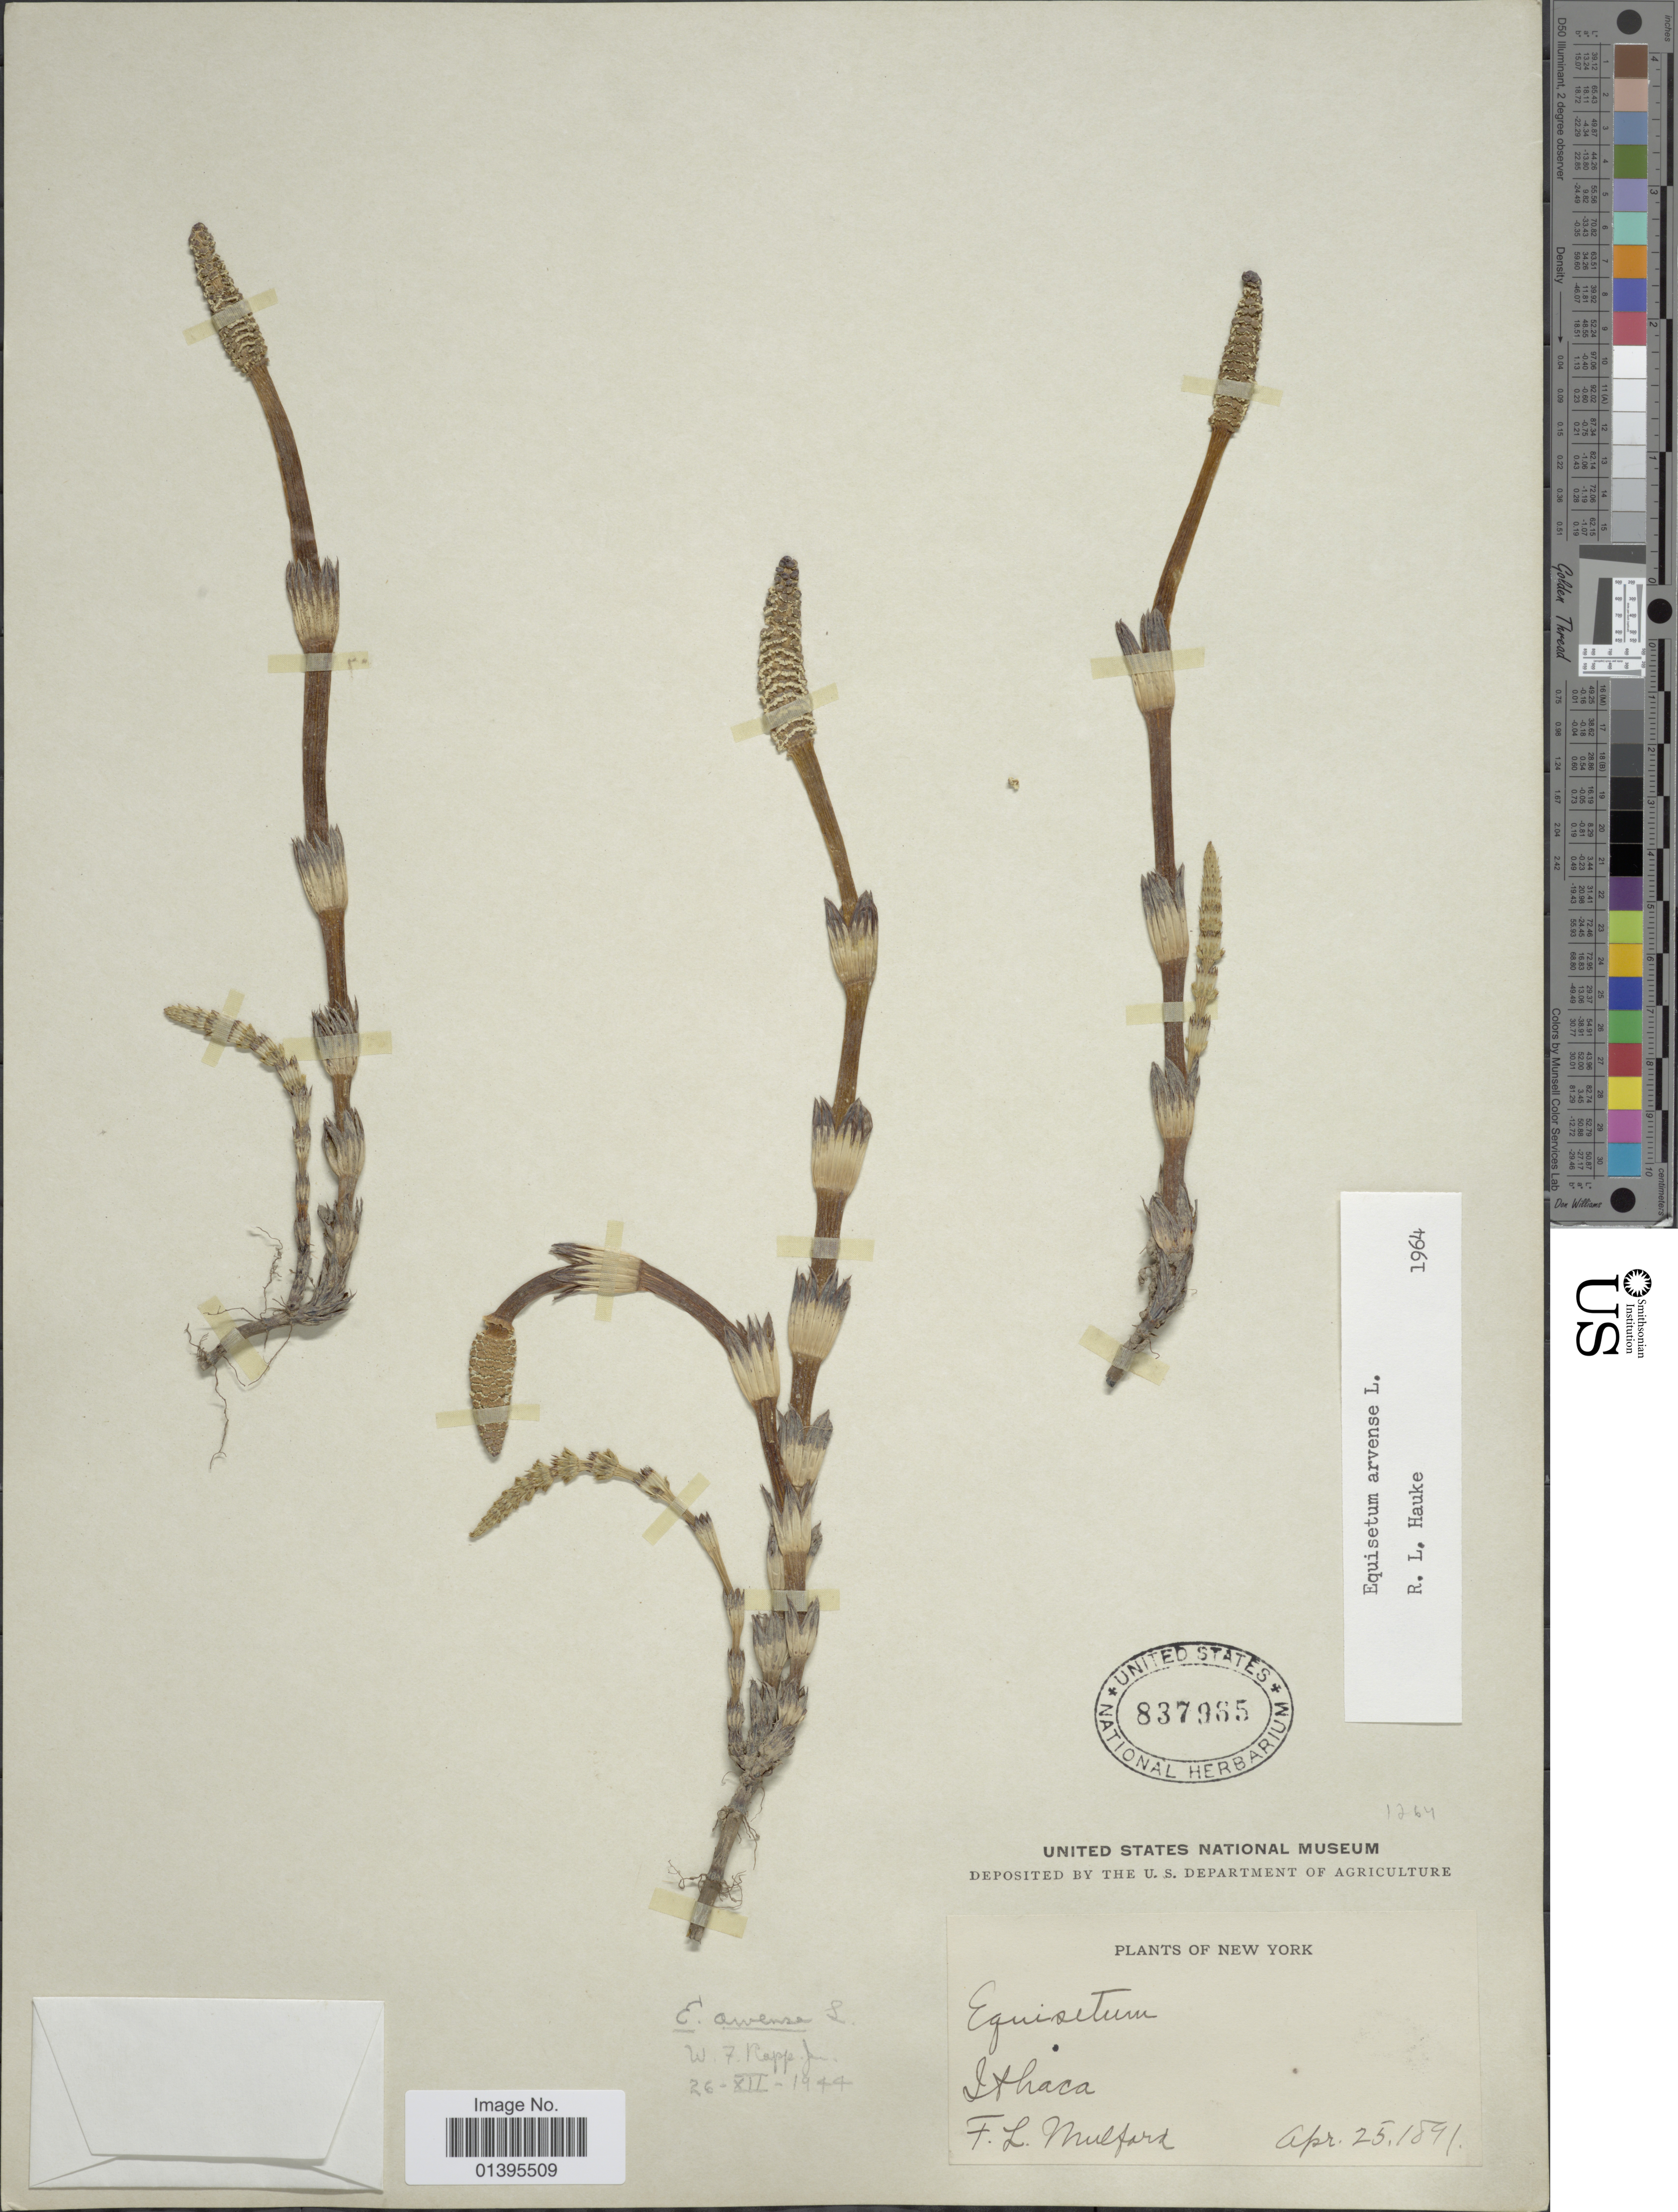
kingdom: Plantae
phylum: Tracheophyta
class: Polypodiopsida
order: Equisetales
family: Equisetaceae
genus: Equisetum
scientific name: Equisetum arvense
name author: L.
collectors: F. Mulford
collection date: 1891-04-25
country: United States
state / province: New York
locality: Ithaca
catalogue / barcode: US 837965